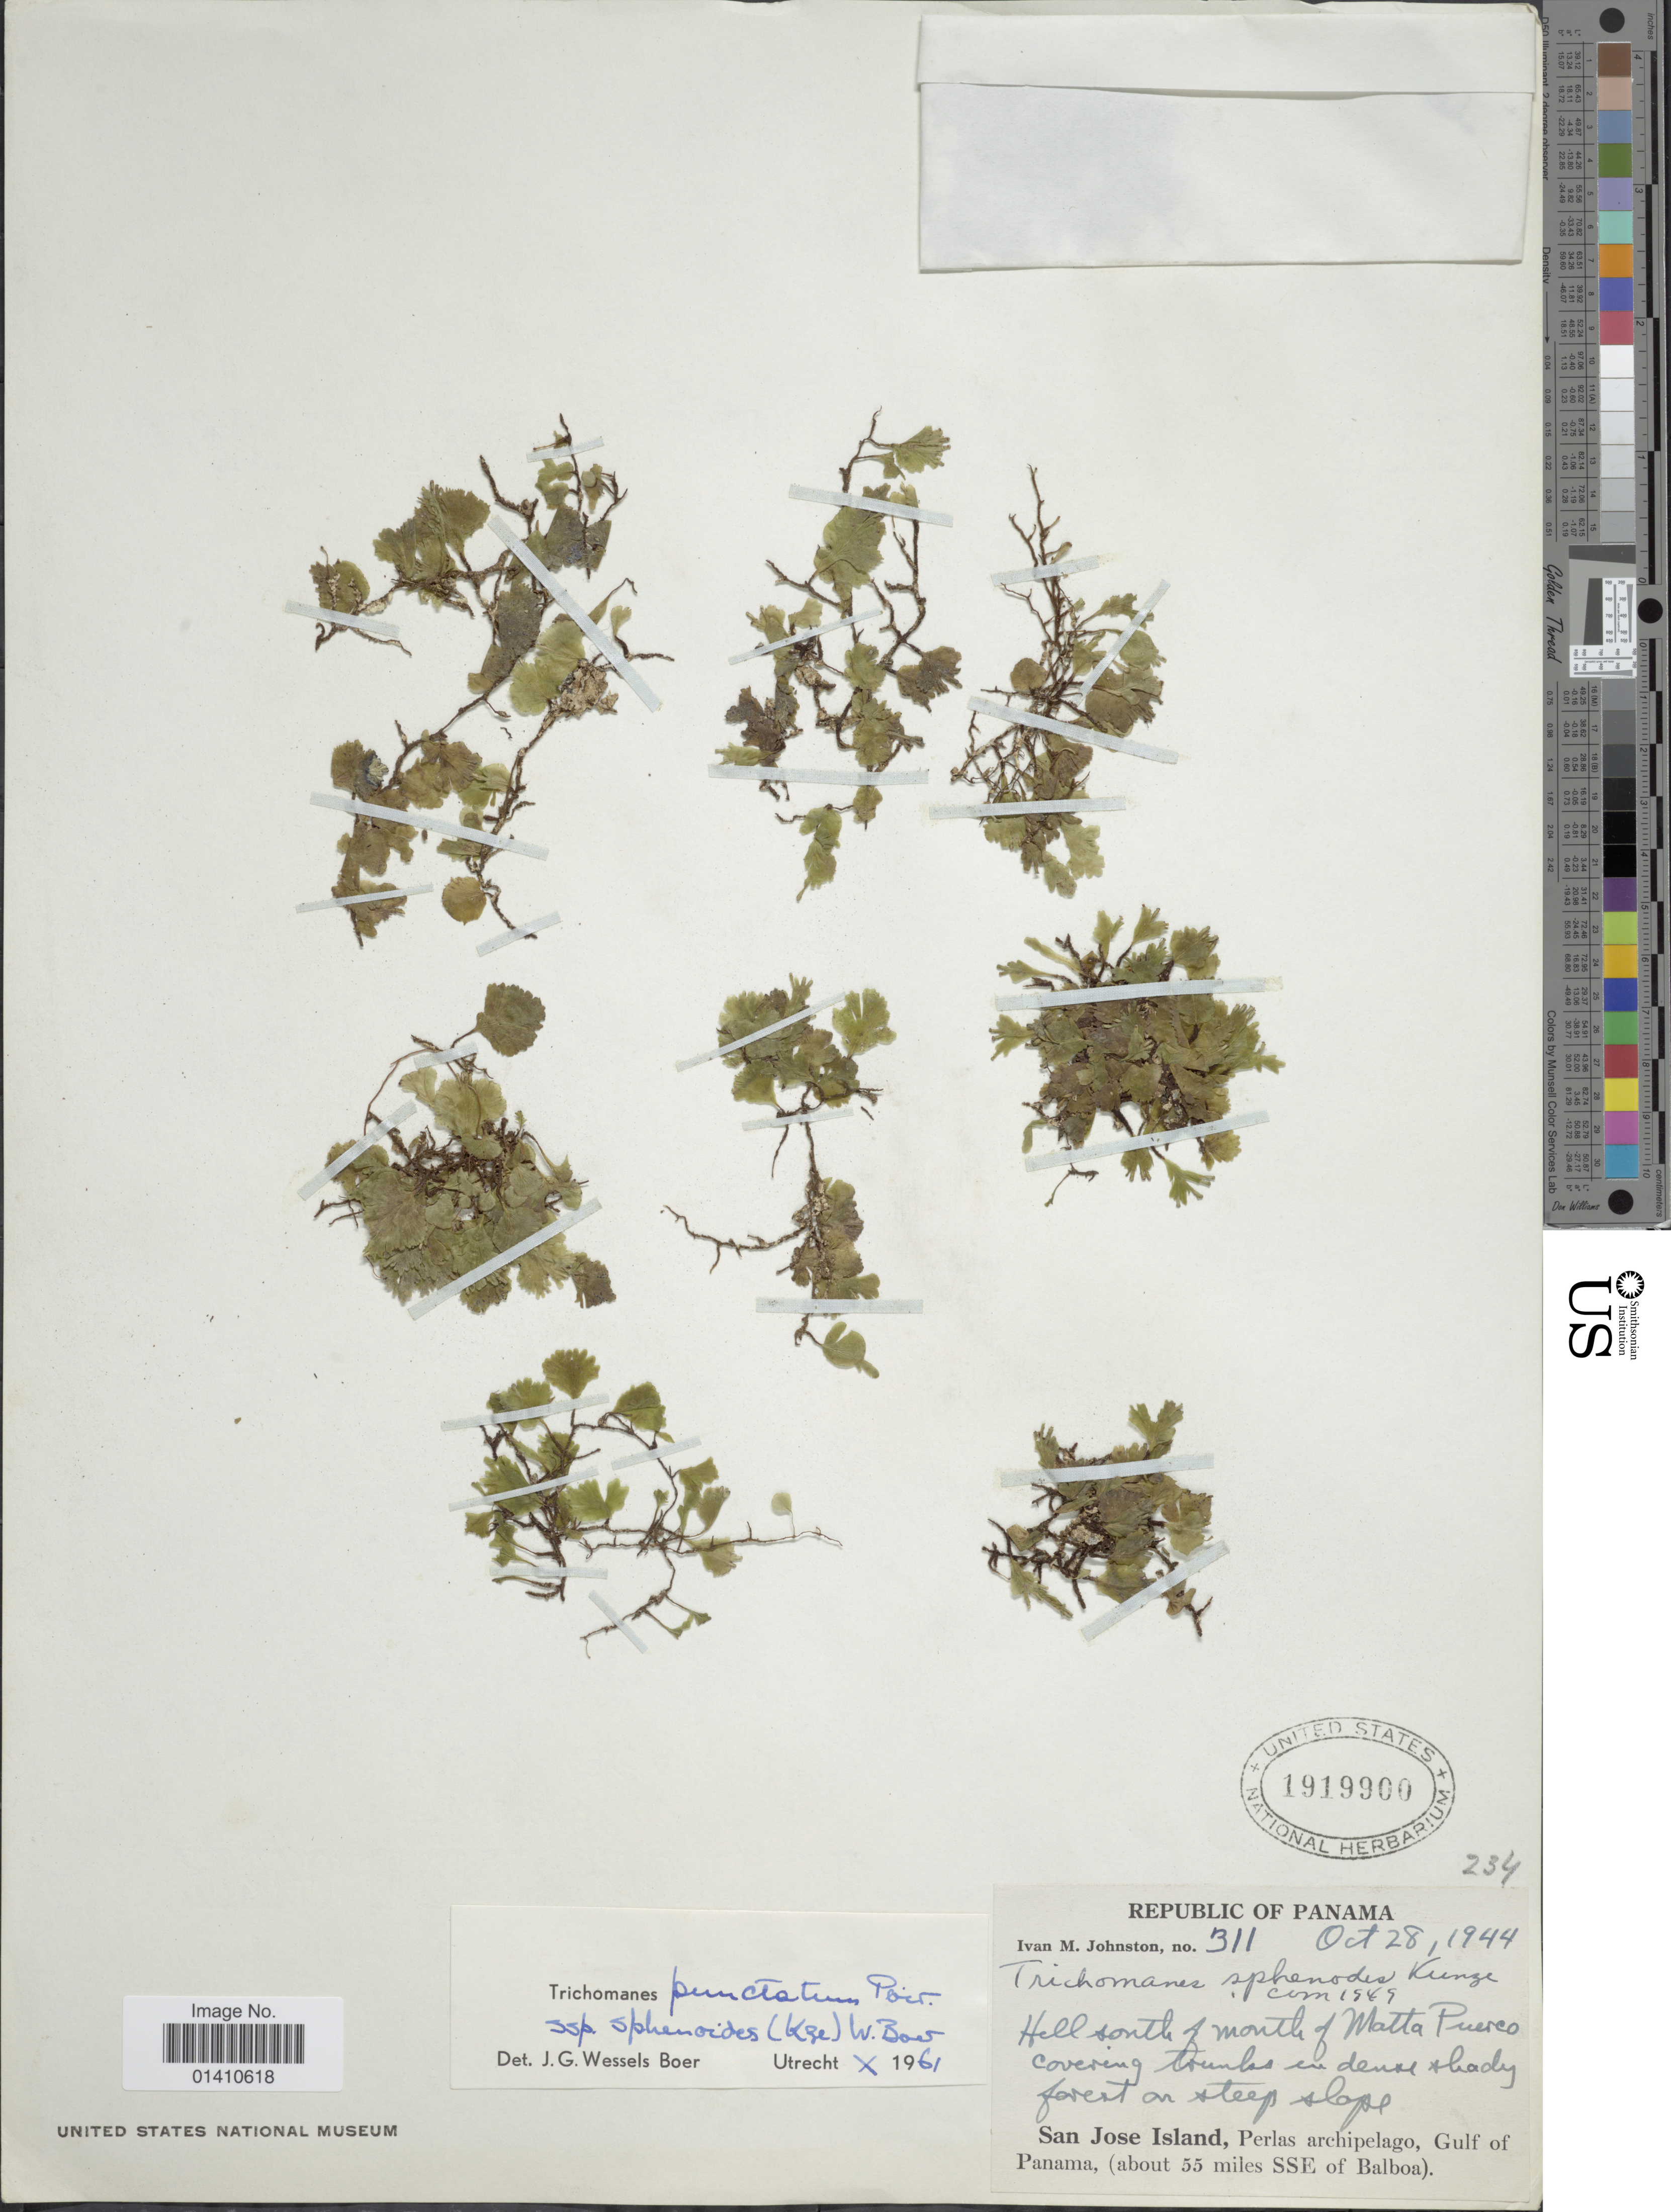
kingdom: Plantae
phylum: Tracheophyta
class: Polypodiopsida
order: Hymenophyllales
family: Hymenophyllaceae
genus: Didymoglossum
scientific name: Didymoglossum punctatum subsp. spheroides (Kunze) comb. nov., ined 2015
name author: (Kunze)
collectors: I.M. Johnston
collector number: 311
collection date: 1944-10-28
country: Panama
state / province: Panamá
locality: Hill south of mouth of Malta Puerco covering trumbles in dense shady forest on steep slope. San Jose Island, Perlas archipelago, Gulf of Panama, (about 55 miles SSE of Balboa)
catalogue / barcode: US 1919900